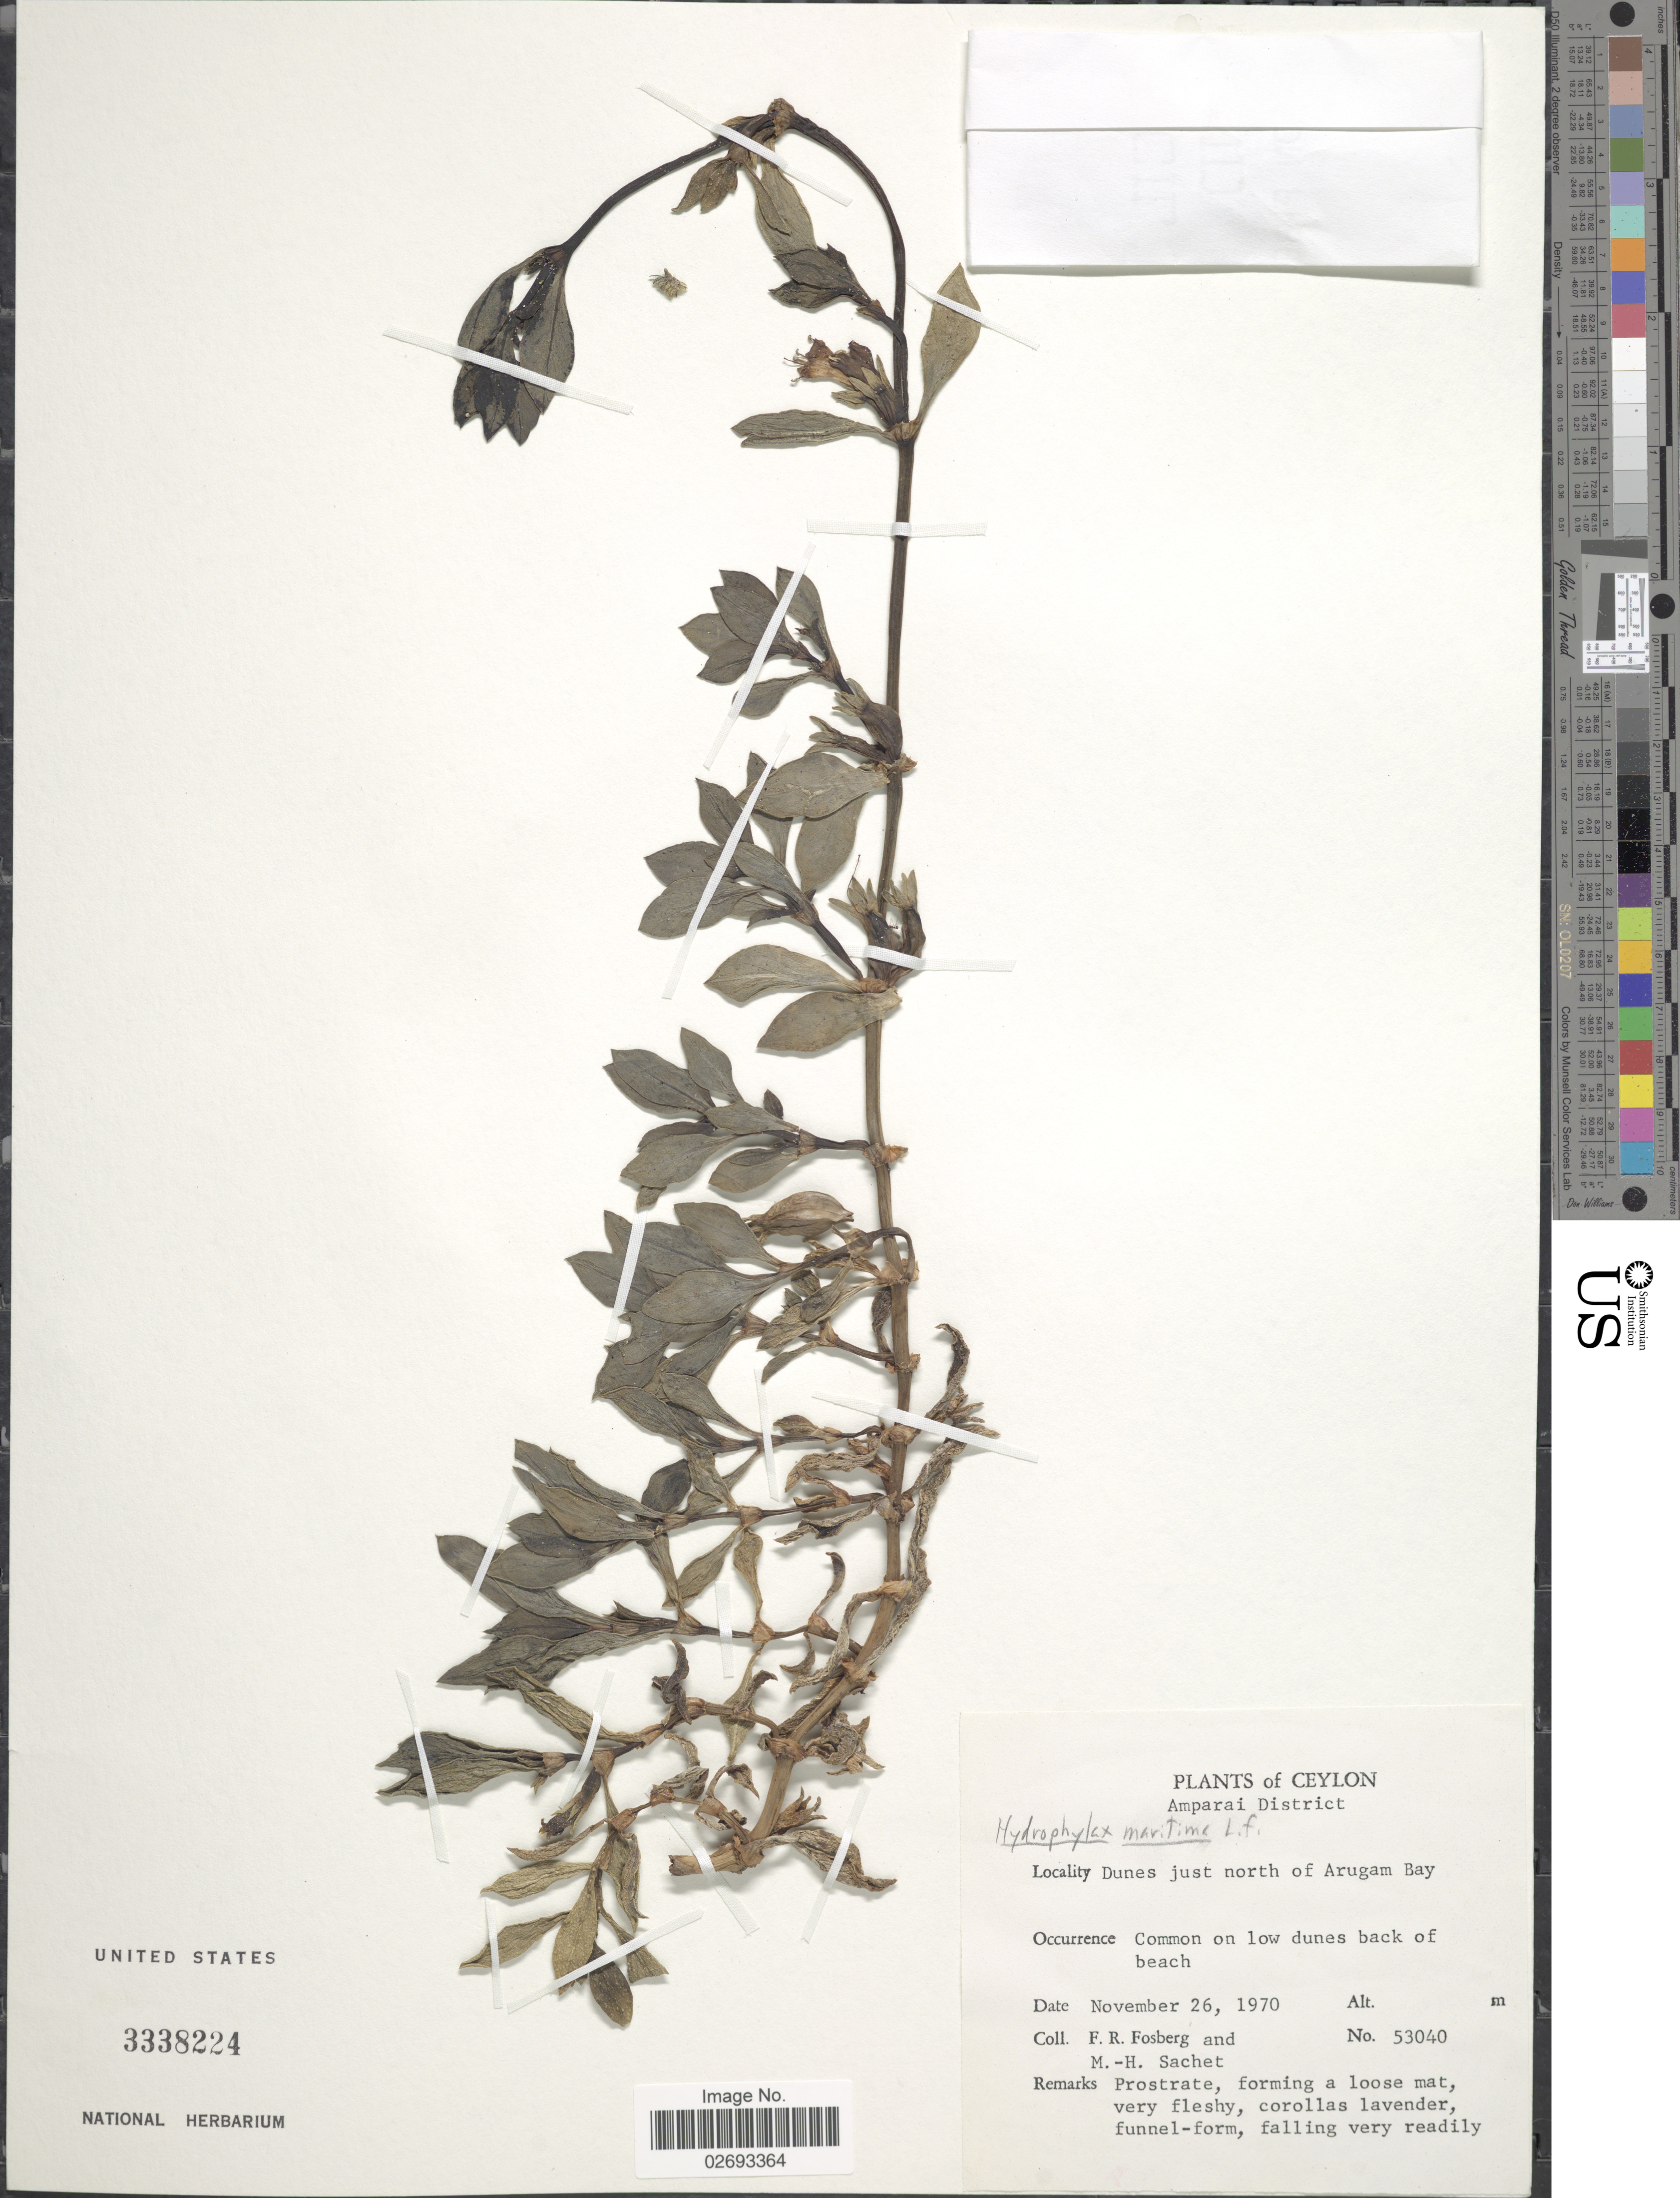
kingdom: Plantae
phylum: Tracheophyta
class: Magnoliopsida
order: Gentianales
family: Rubiaceae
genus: Hydrophylax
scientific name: Hydrophylax maritima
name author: L. f.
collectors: F. R. Fosberg & M.-H. Sachet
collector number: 53040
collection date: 1970-11-26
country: Sri Lanka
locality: Ceylon. Amparai District. Dunes just north of Arugam Bay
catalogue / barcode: US 3338224